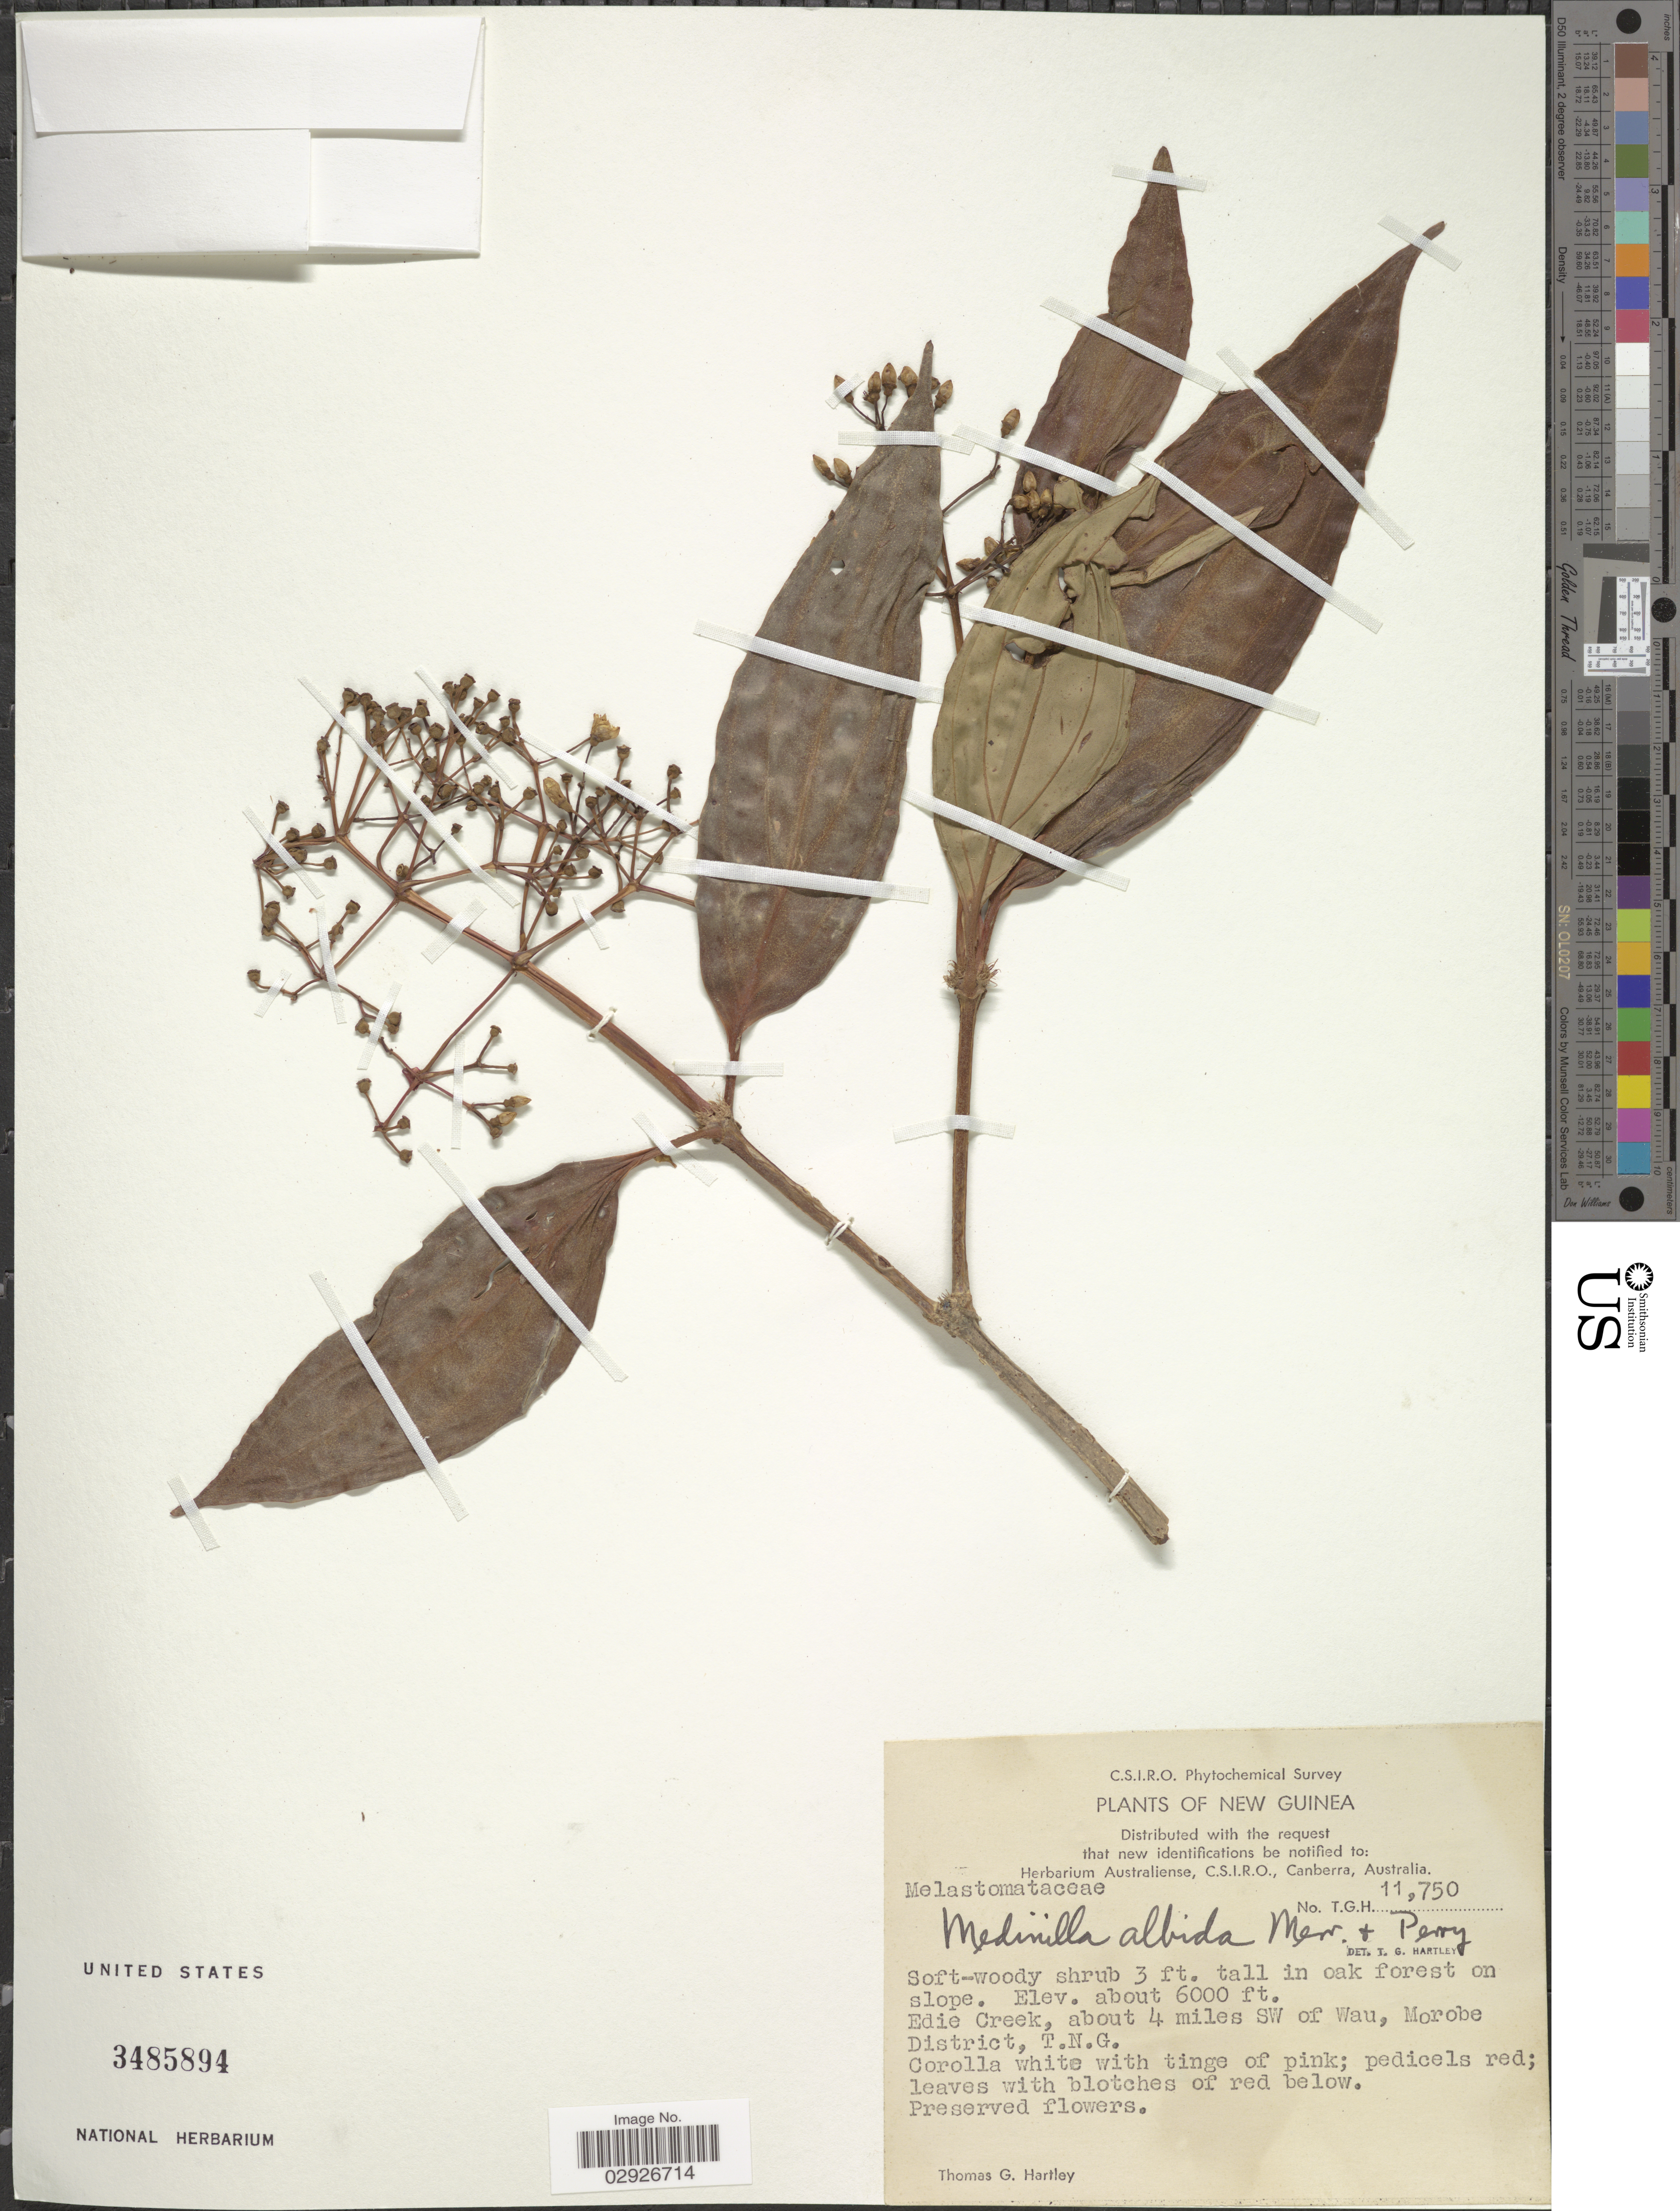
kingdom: Plantae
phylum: Tracheophyta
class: Magnoliopsida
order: Myrtales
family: Melastomataceae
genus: Medinilla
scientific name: Medinilla albida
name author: Merr. & L.M. Perry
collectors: T. G. Hartley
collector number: TGH11750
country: Papua New Guinea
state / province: Morobe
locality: Edie Creek, about 4 miles SW of Wau, Morobe District, T.N.G.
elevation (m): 1829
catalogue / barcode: US 3485894